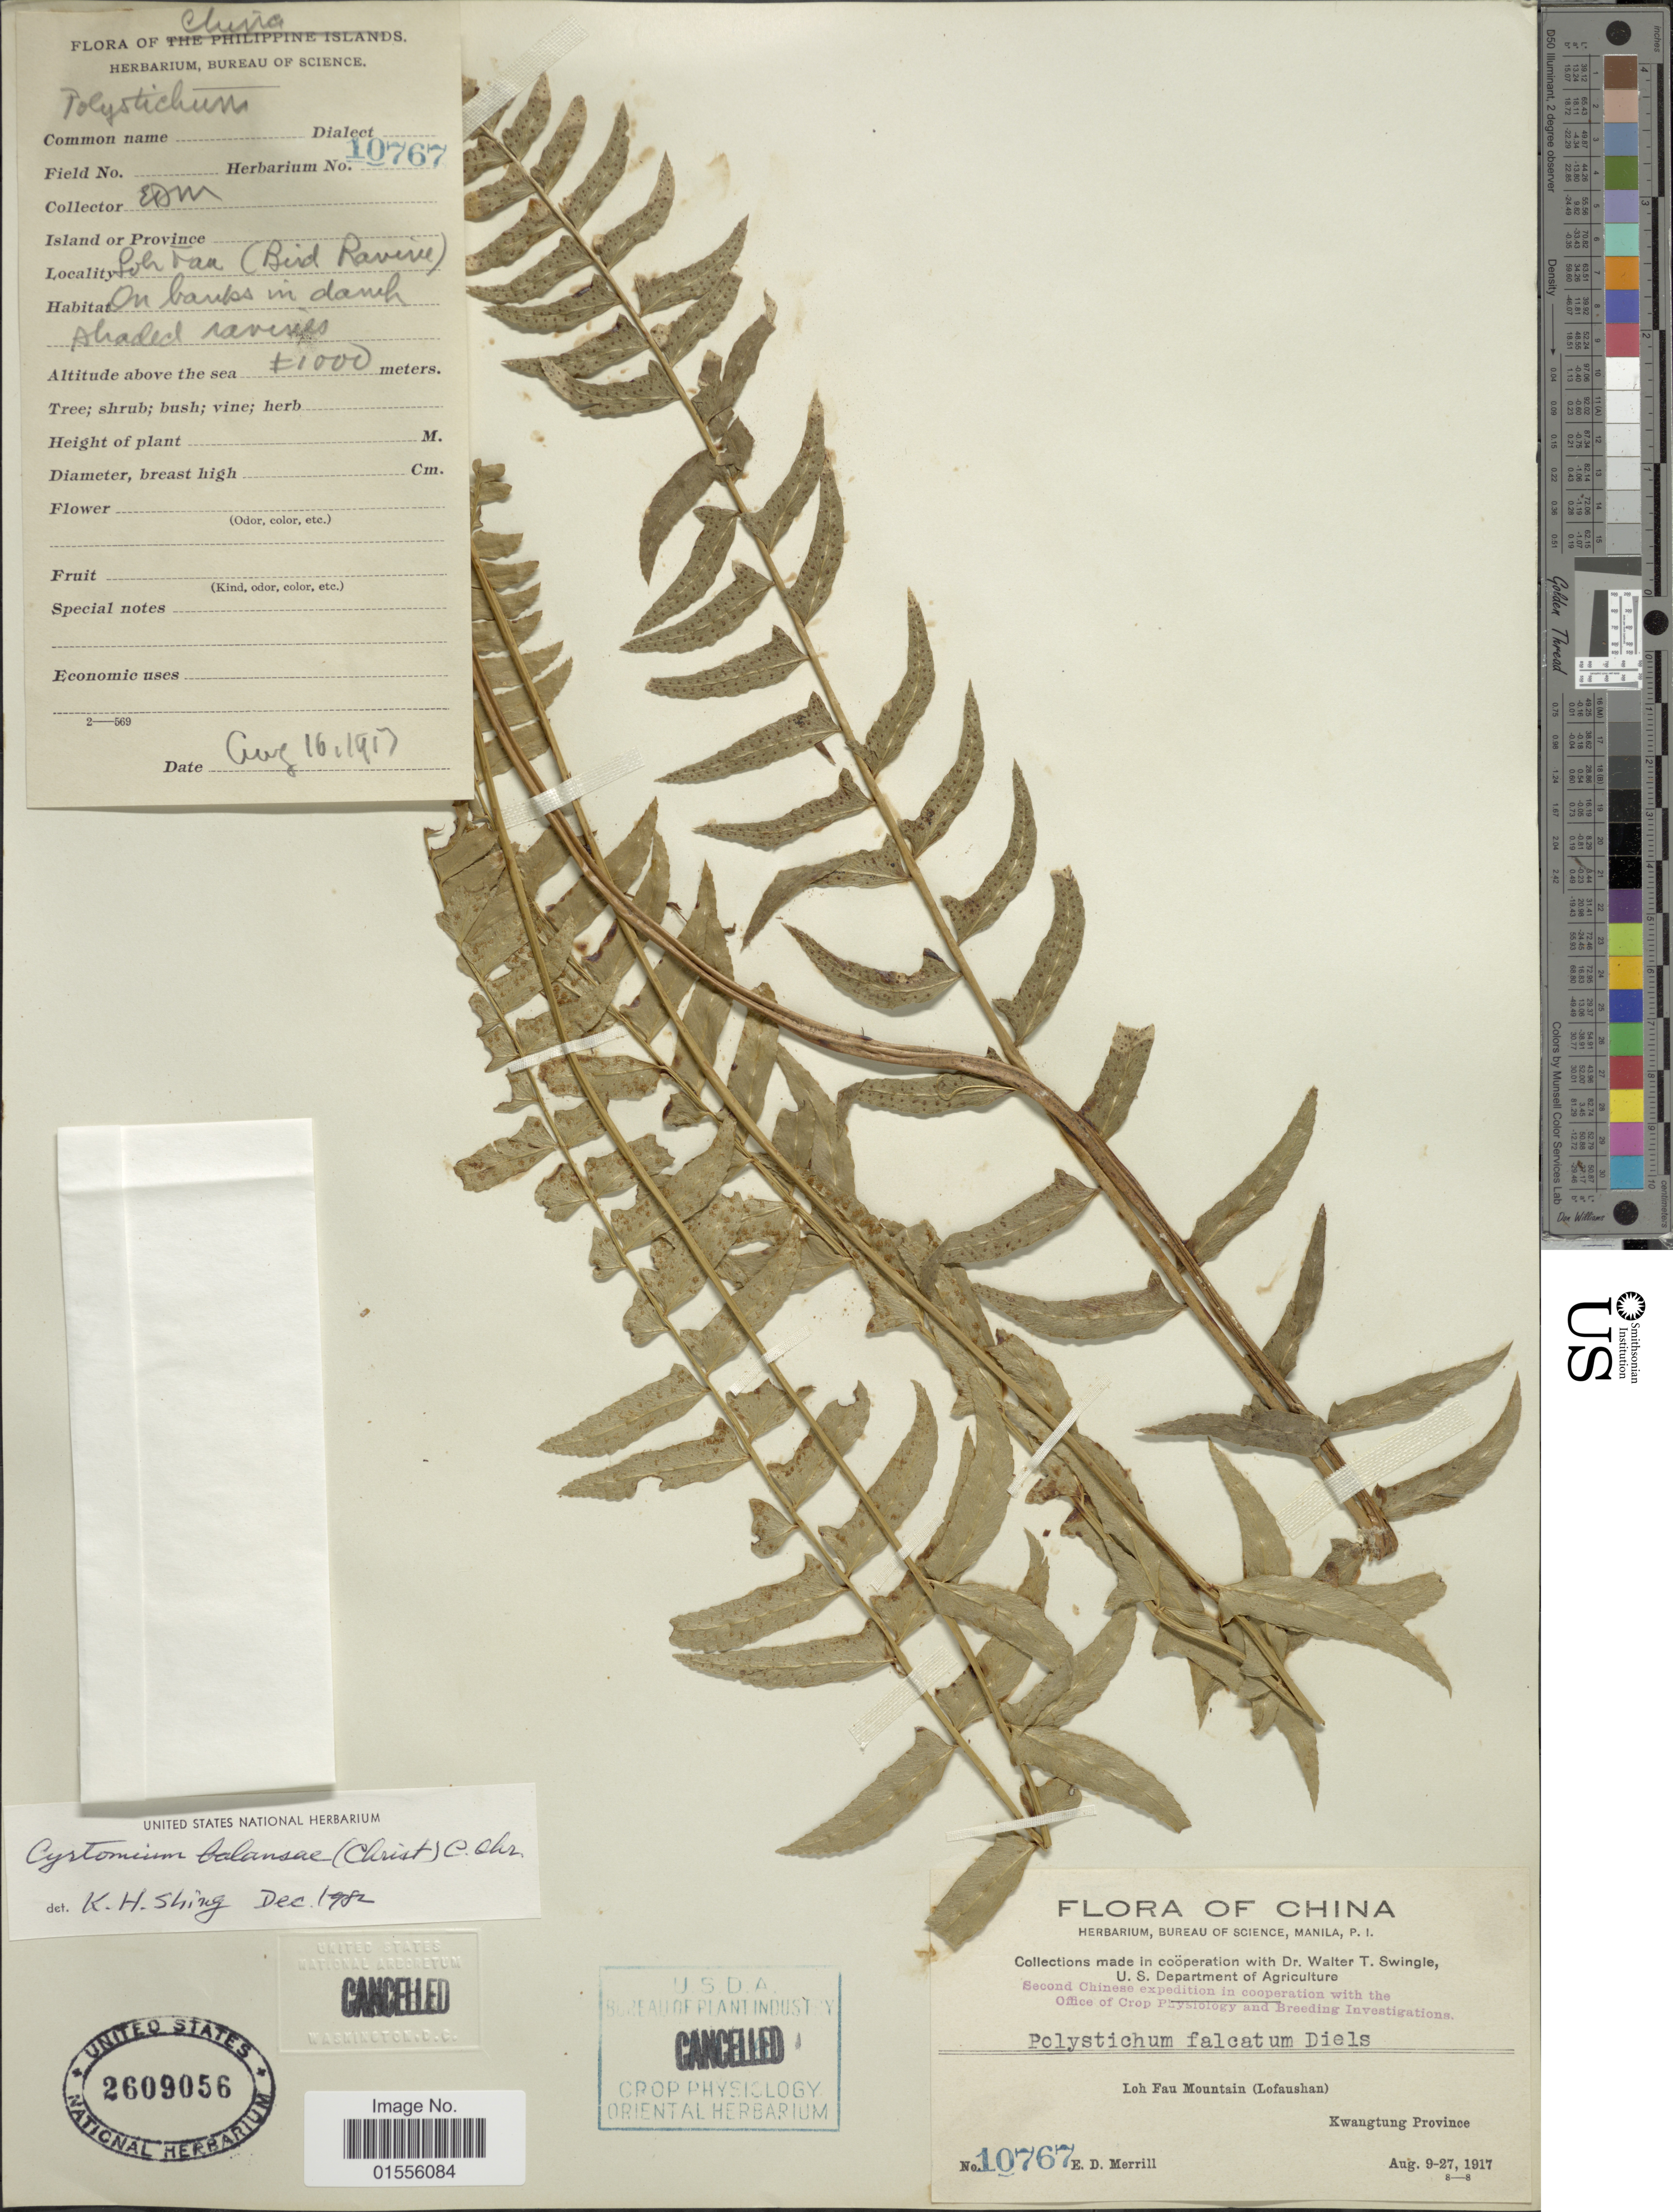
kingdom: Plantae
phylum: Tracheophyta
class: Polypodiopsida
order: Polypodiales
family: Dryopteridaceae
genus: Cyrtomium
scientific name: Cyrtomium balansae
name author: (Christ) C. Chr.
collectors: E. D. Merrill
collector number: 10767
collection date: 1917-08-16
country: China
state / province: Guangdong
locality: Loh Fau Mountain (Lofaushan), Kwangtung Province, Loh Fau (Bird Ravine)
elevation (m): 1000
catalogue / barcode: US 2609056